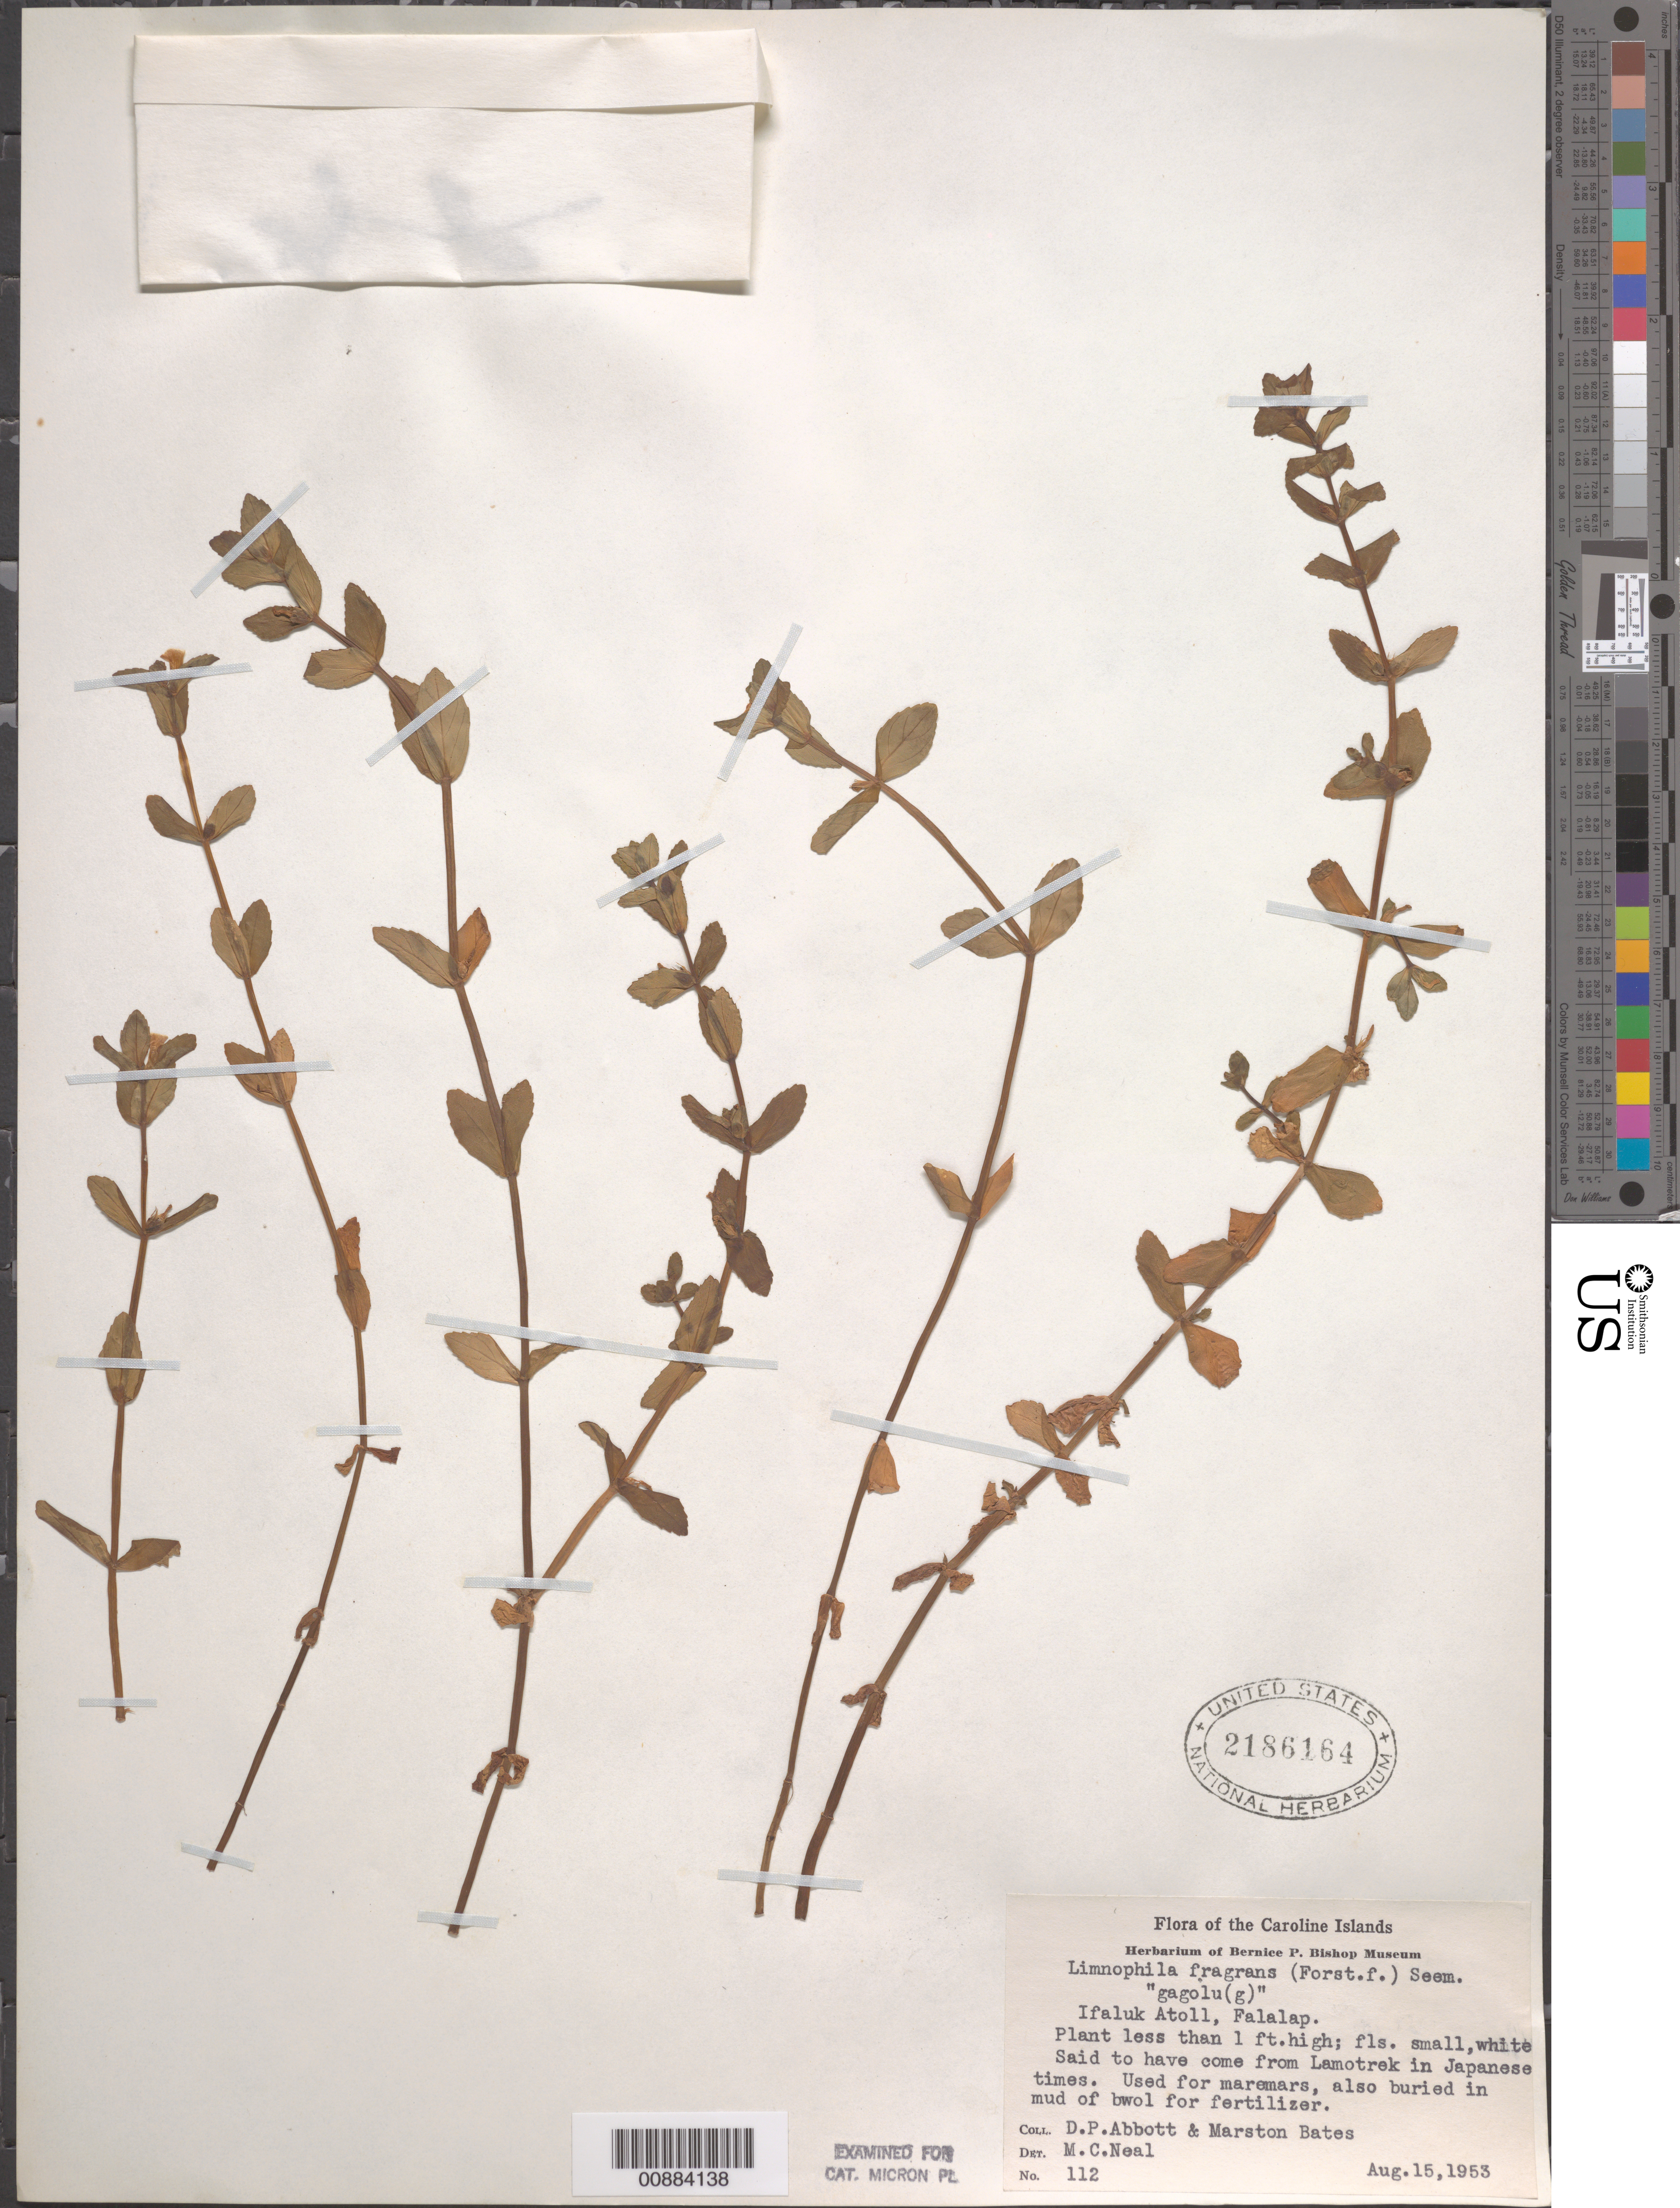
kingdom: Plantae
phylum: Tracheophyta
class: Magnoliopsida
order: Lamiales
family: Plantaginaceae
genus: Limnophila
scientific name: Limnophila fragrans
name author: (G. Forst.) Seem.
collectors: D. P. Abbott & M. Bates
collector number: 112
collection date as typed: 15 Aug 1953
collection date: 1953-08-15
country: Micronesia, Federated States of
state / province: Yap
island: Ifalik (Ifaluk) Atoll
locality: Falalap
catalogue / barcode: US 2186164